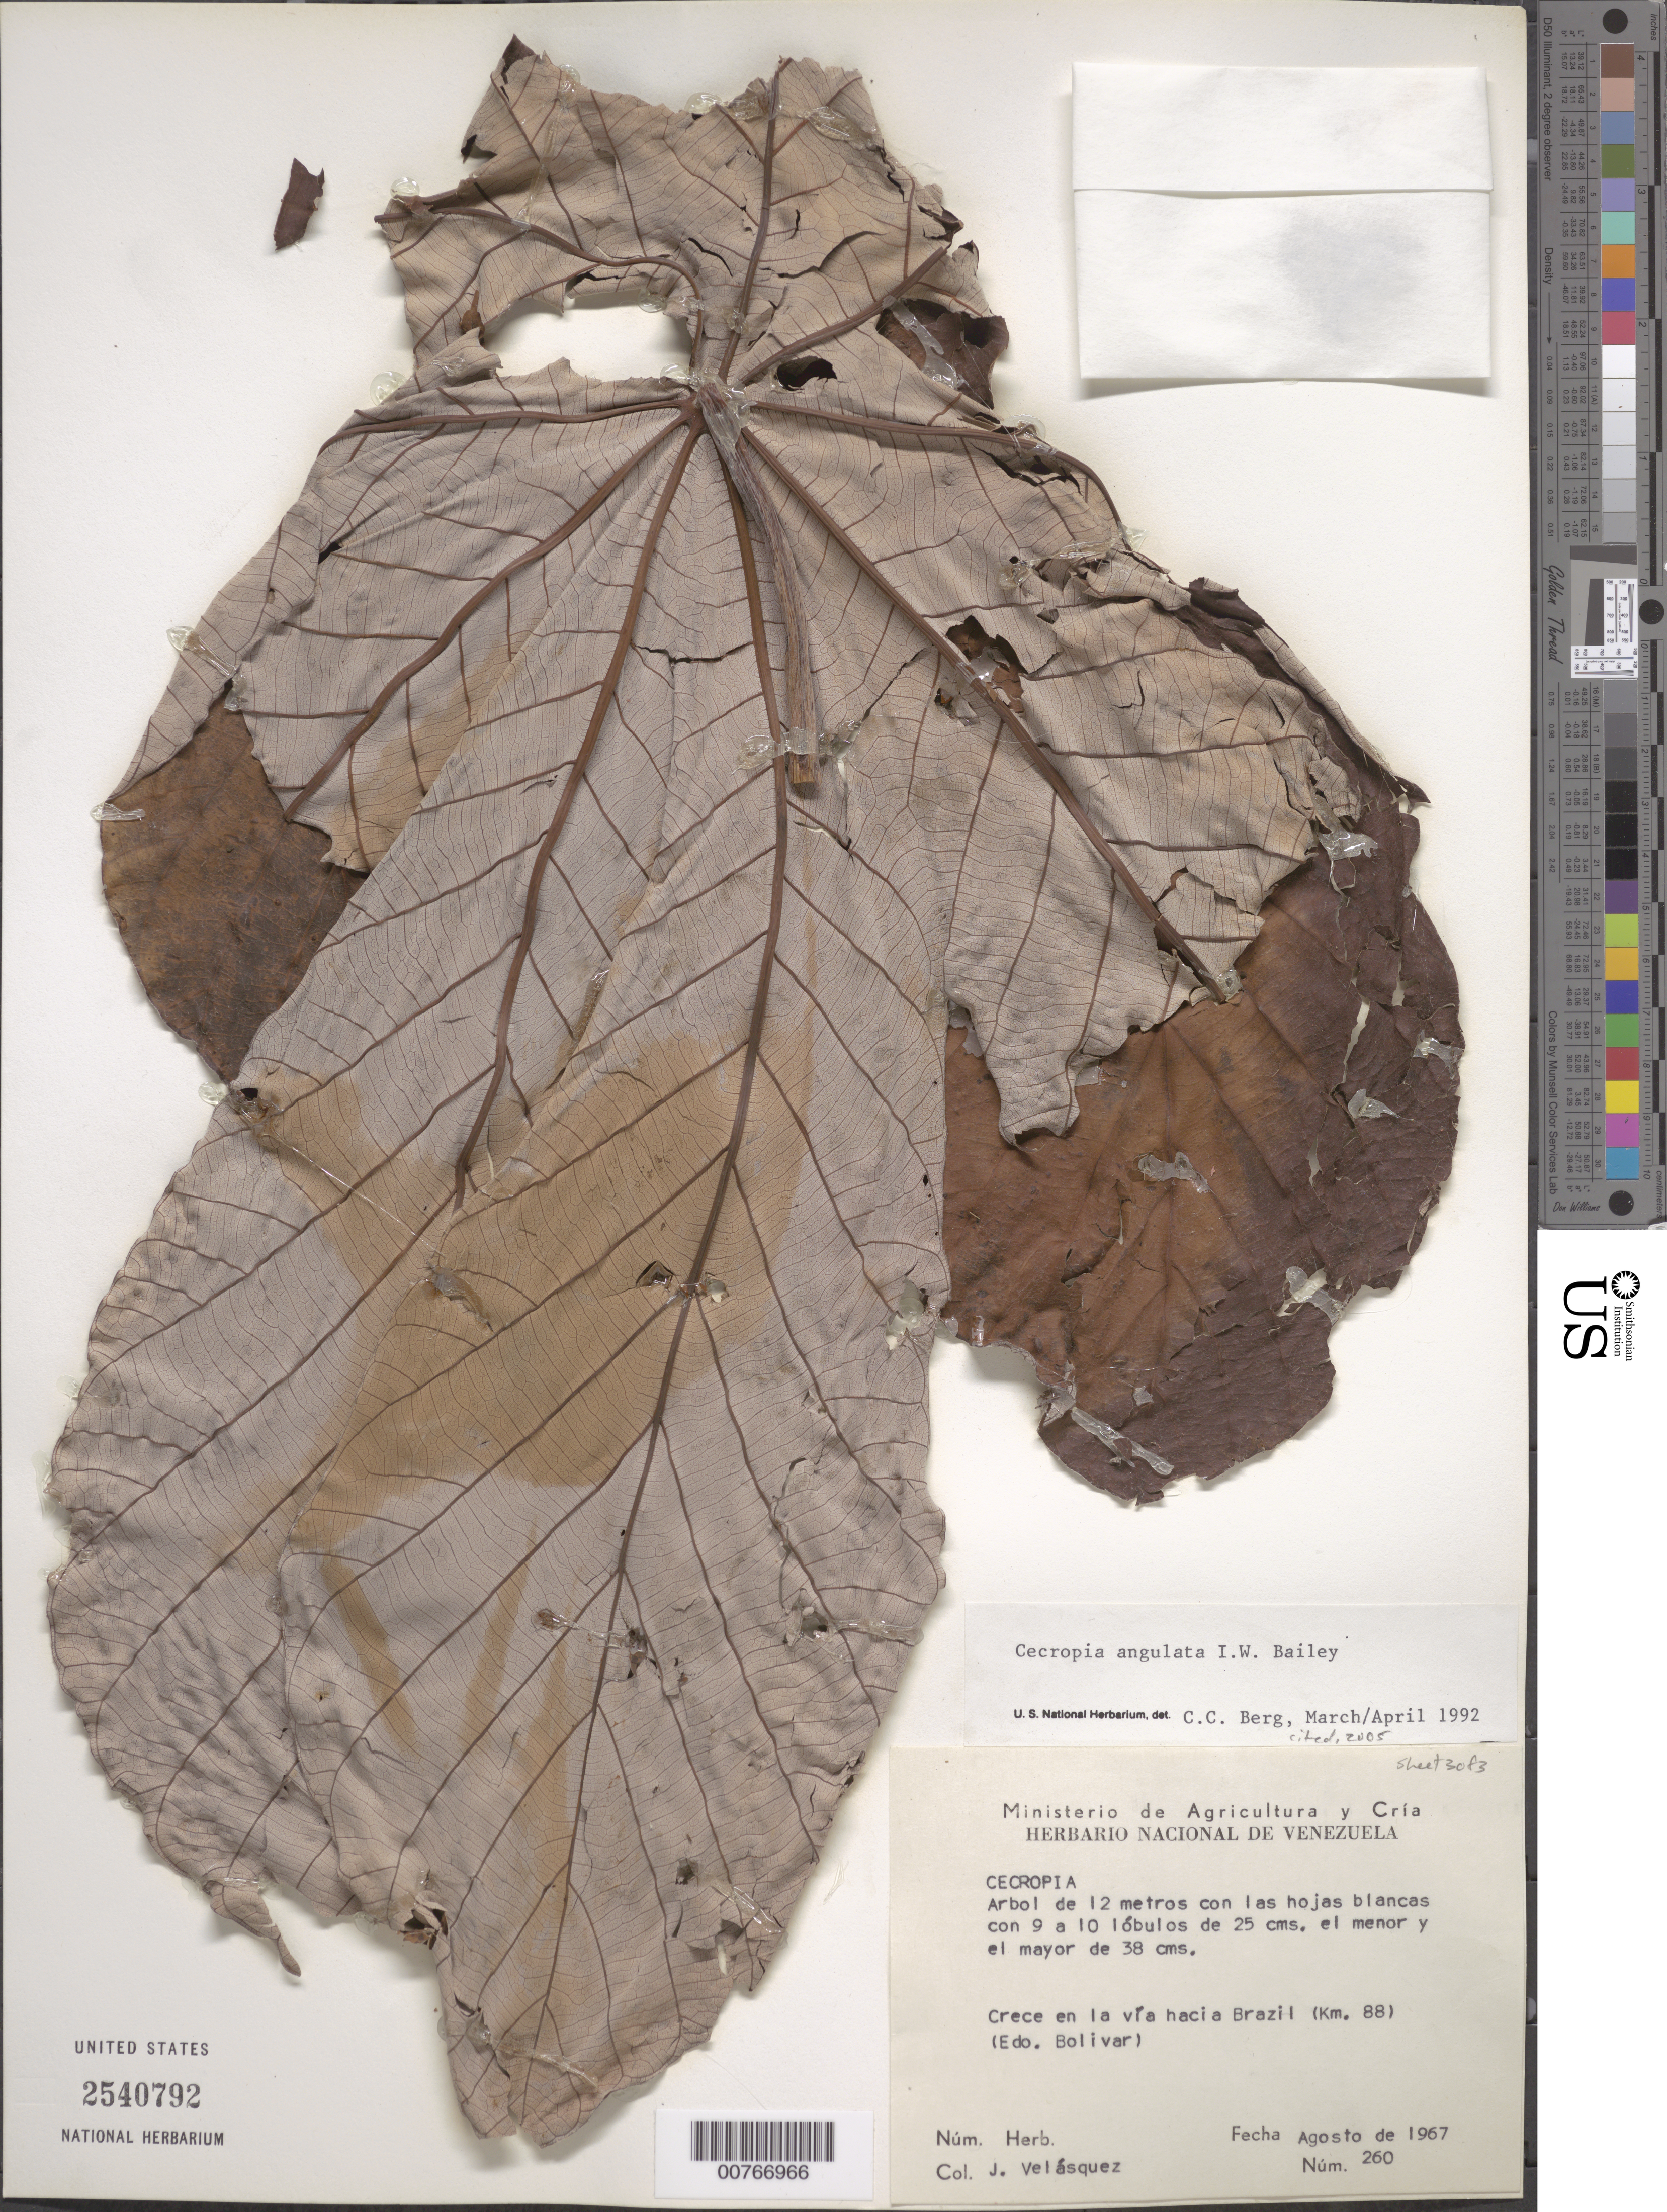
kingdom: Plantae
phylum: Tracheophyta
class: Magnoliopsida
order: Rosales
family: Urticaceae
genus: Cecropia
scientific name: Cecropia angulata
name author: I.W. Bailey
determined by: Berg, C. C.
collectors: J. Velasquez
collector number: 260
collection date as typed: Aug-67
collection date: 1967-08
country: Venezuela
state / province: Bolívar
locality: Carretera a el Dorado, km. 88 hacia Brazil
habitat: Crece en la vía (carretera)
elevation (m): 100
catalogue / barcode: US 2540792